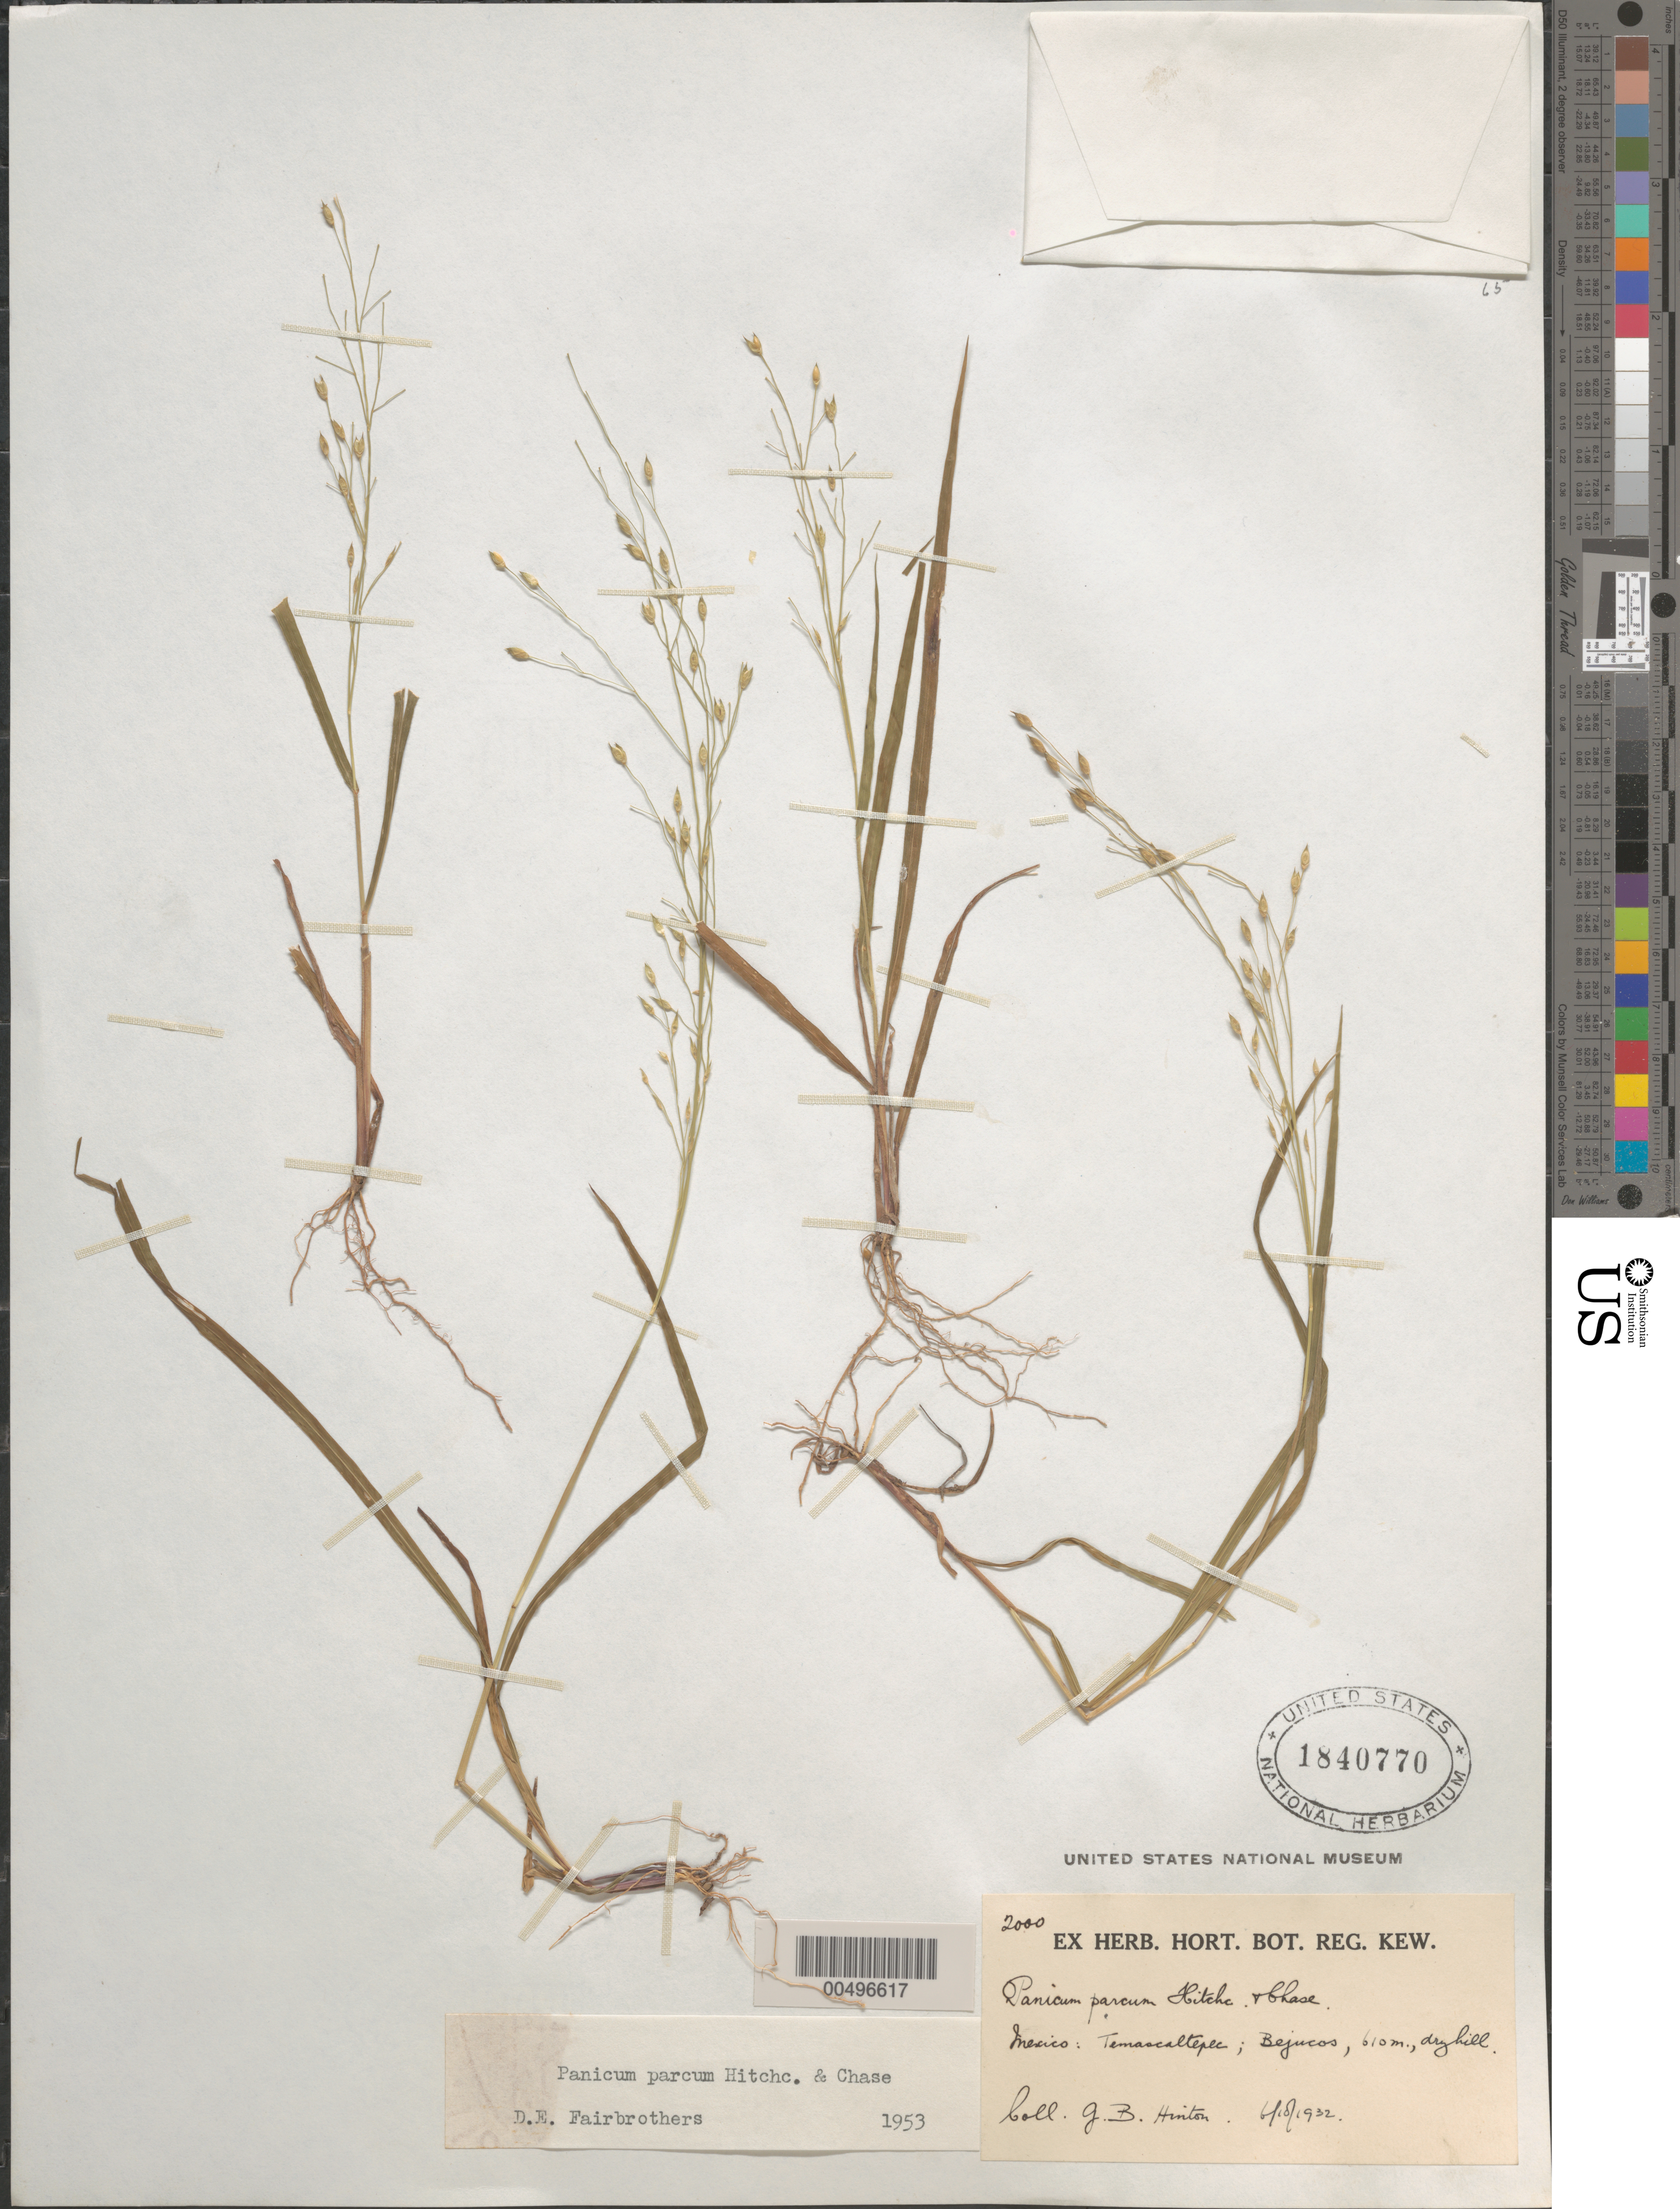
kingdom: Plantae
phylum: Tracheophyta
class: Liliopsida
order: Poales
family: Poaceae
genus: Panicum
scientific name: Panicum parcum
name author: Hitchc. & Chase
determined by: Fairbrothers, D. E.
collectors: G. B. Hinton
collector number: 2000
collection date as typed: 10 Jun 1932 or 6 Oct 1932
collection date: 1932-06-10 or 1932-10-06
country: Mexico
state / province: México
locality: Temascaltepec, Bejucos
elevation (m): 610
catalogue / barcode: US 1840770